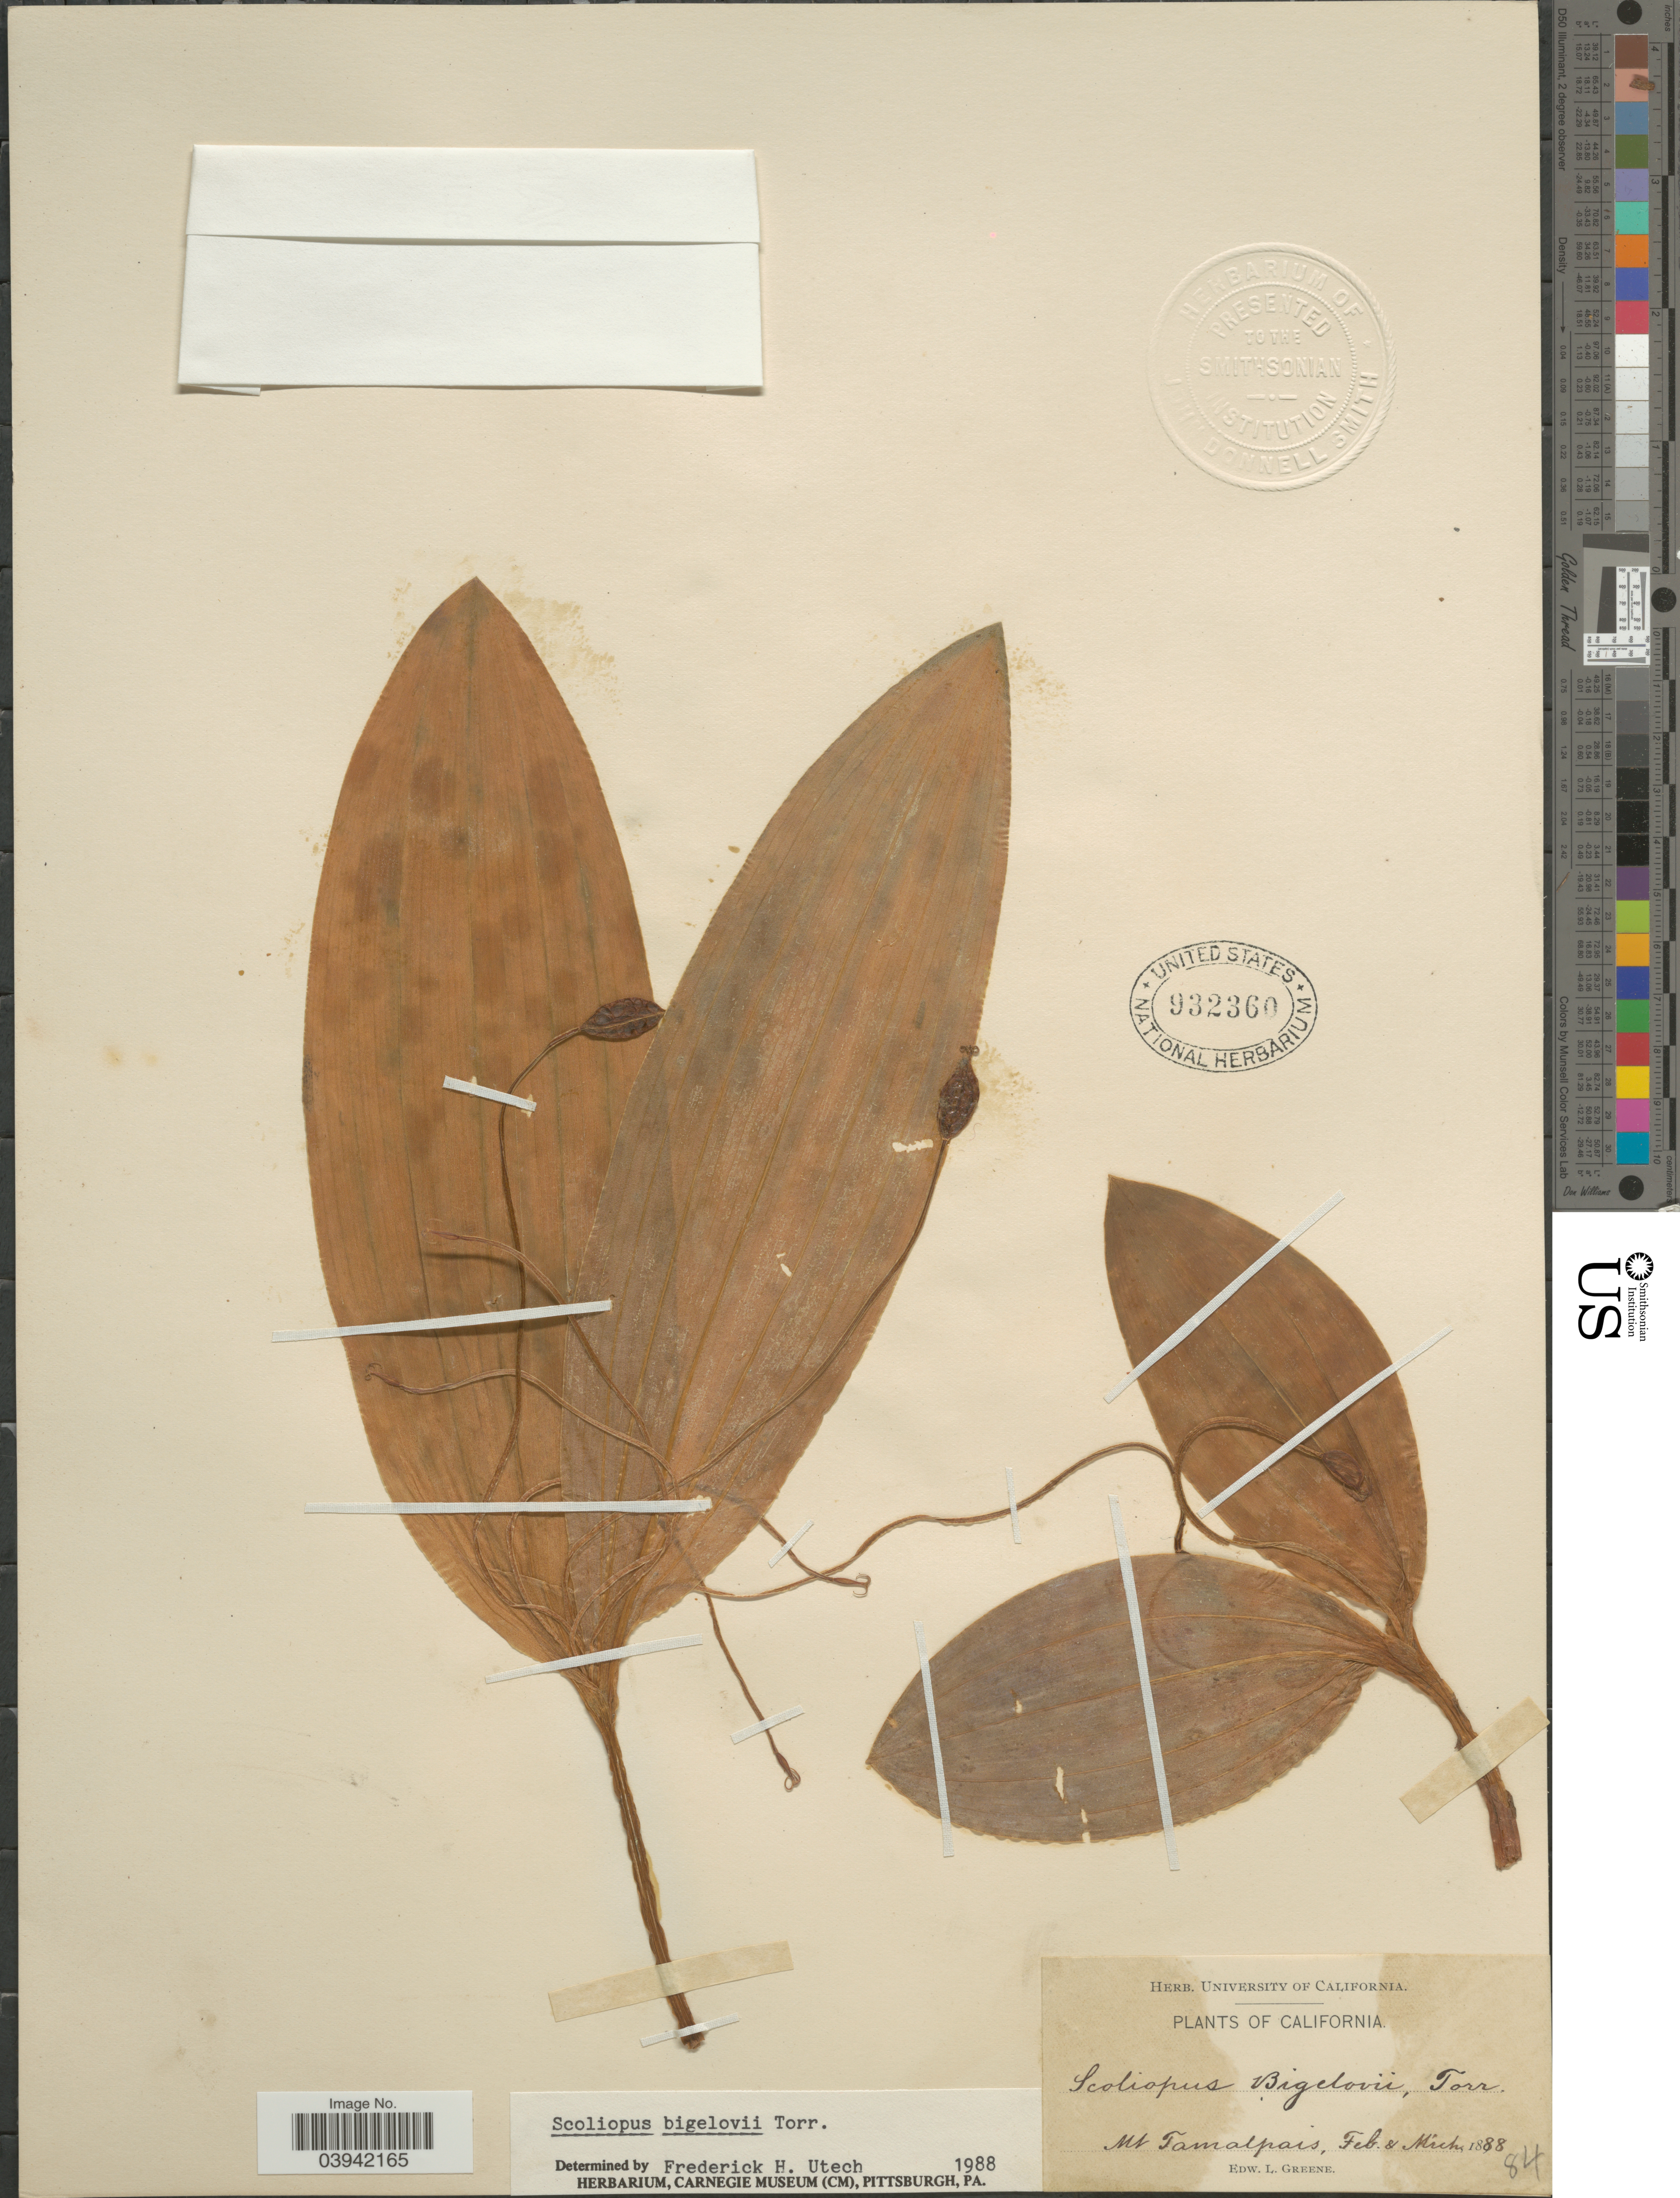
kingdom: Plantae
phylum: Tracheophyta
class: Liliopsida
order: Liliales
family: Liliaceae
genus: Scoliopus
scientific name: Scoliopus bigelovii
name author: Torr.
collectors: E. L. Greene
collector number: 84?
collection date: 1888-02/1888-03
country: United States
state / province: California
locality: Mt Tamalpais.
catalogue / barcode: US 932360